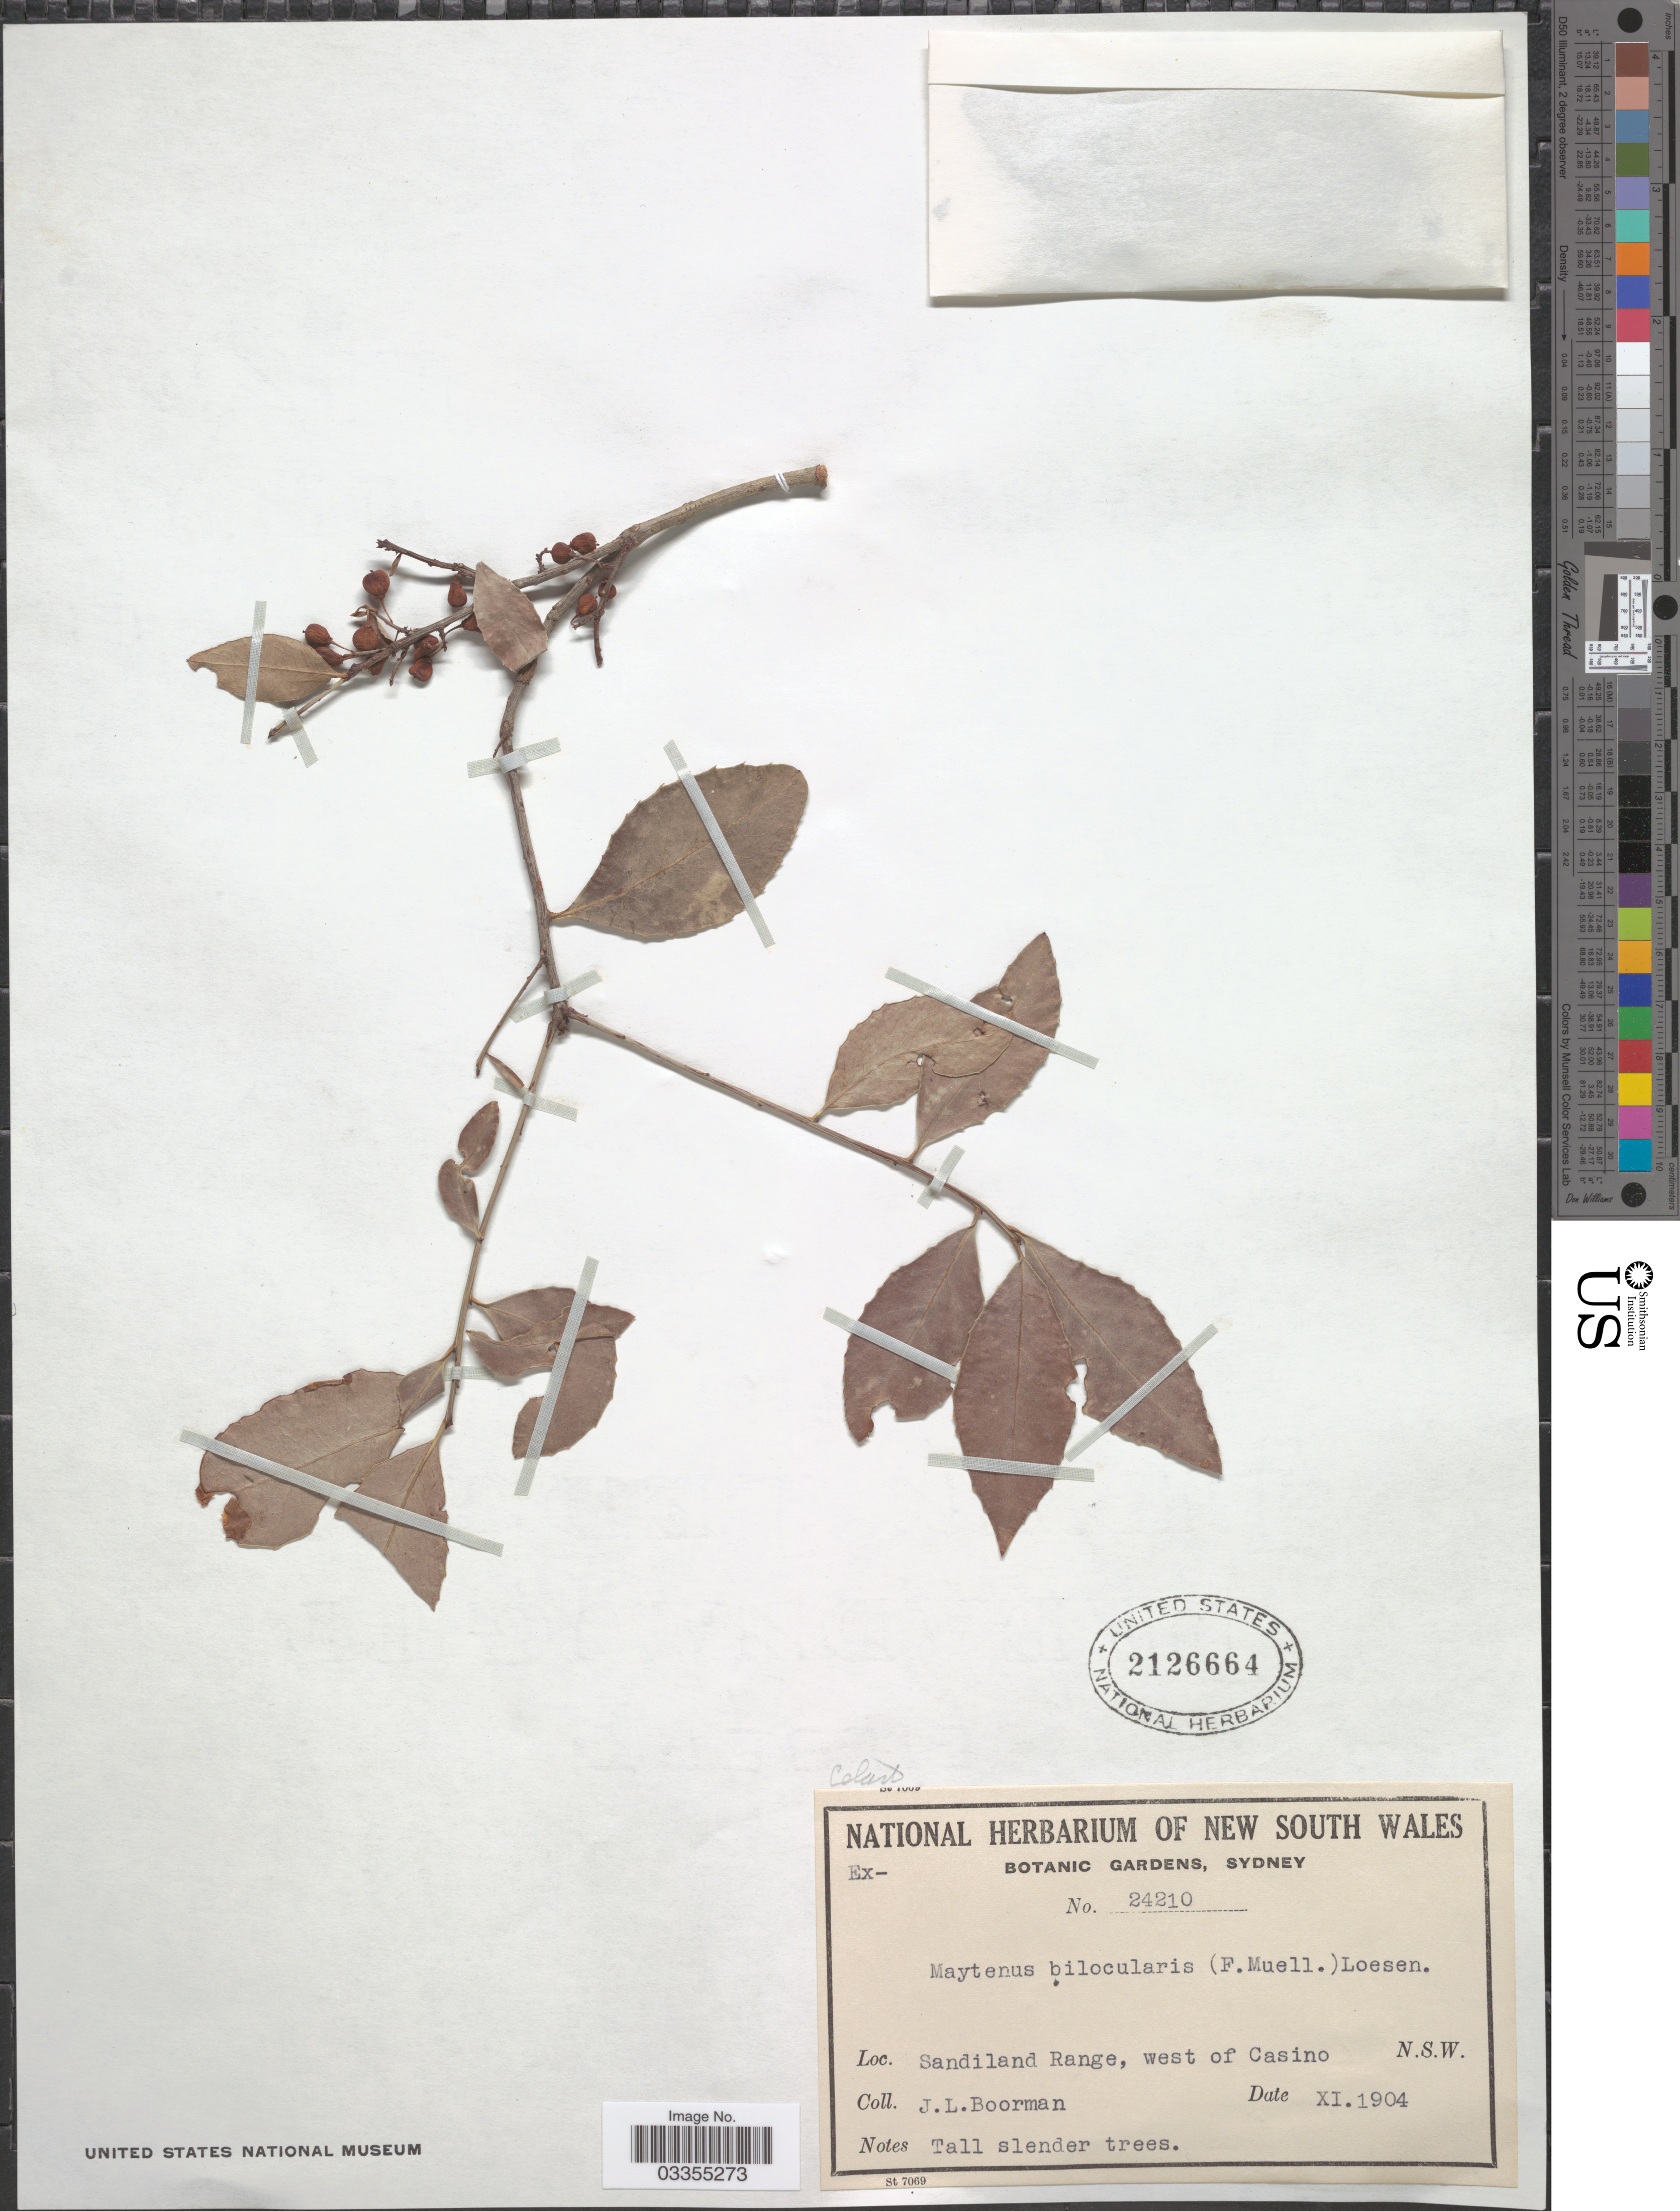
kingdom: Plantae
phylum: Tracheophyta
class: Magnoliopsida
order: Celastrales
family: Celastraceae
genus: Denhamia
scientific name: Denhamia bilocularis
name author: (F. Muell.) Simmons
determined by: Strong, Mark T., (BOT), Smithsonian Institution - National Museum of Natural History (UNITED STATES)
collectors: J. Boorman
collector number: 24210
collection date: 1904-11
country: Australia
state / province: New South Wales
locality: Sandiland Range, west of Casino.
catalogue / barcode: US 2126664